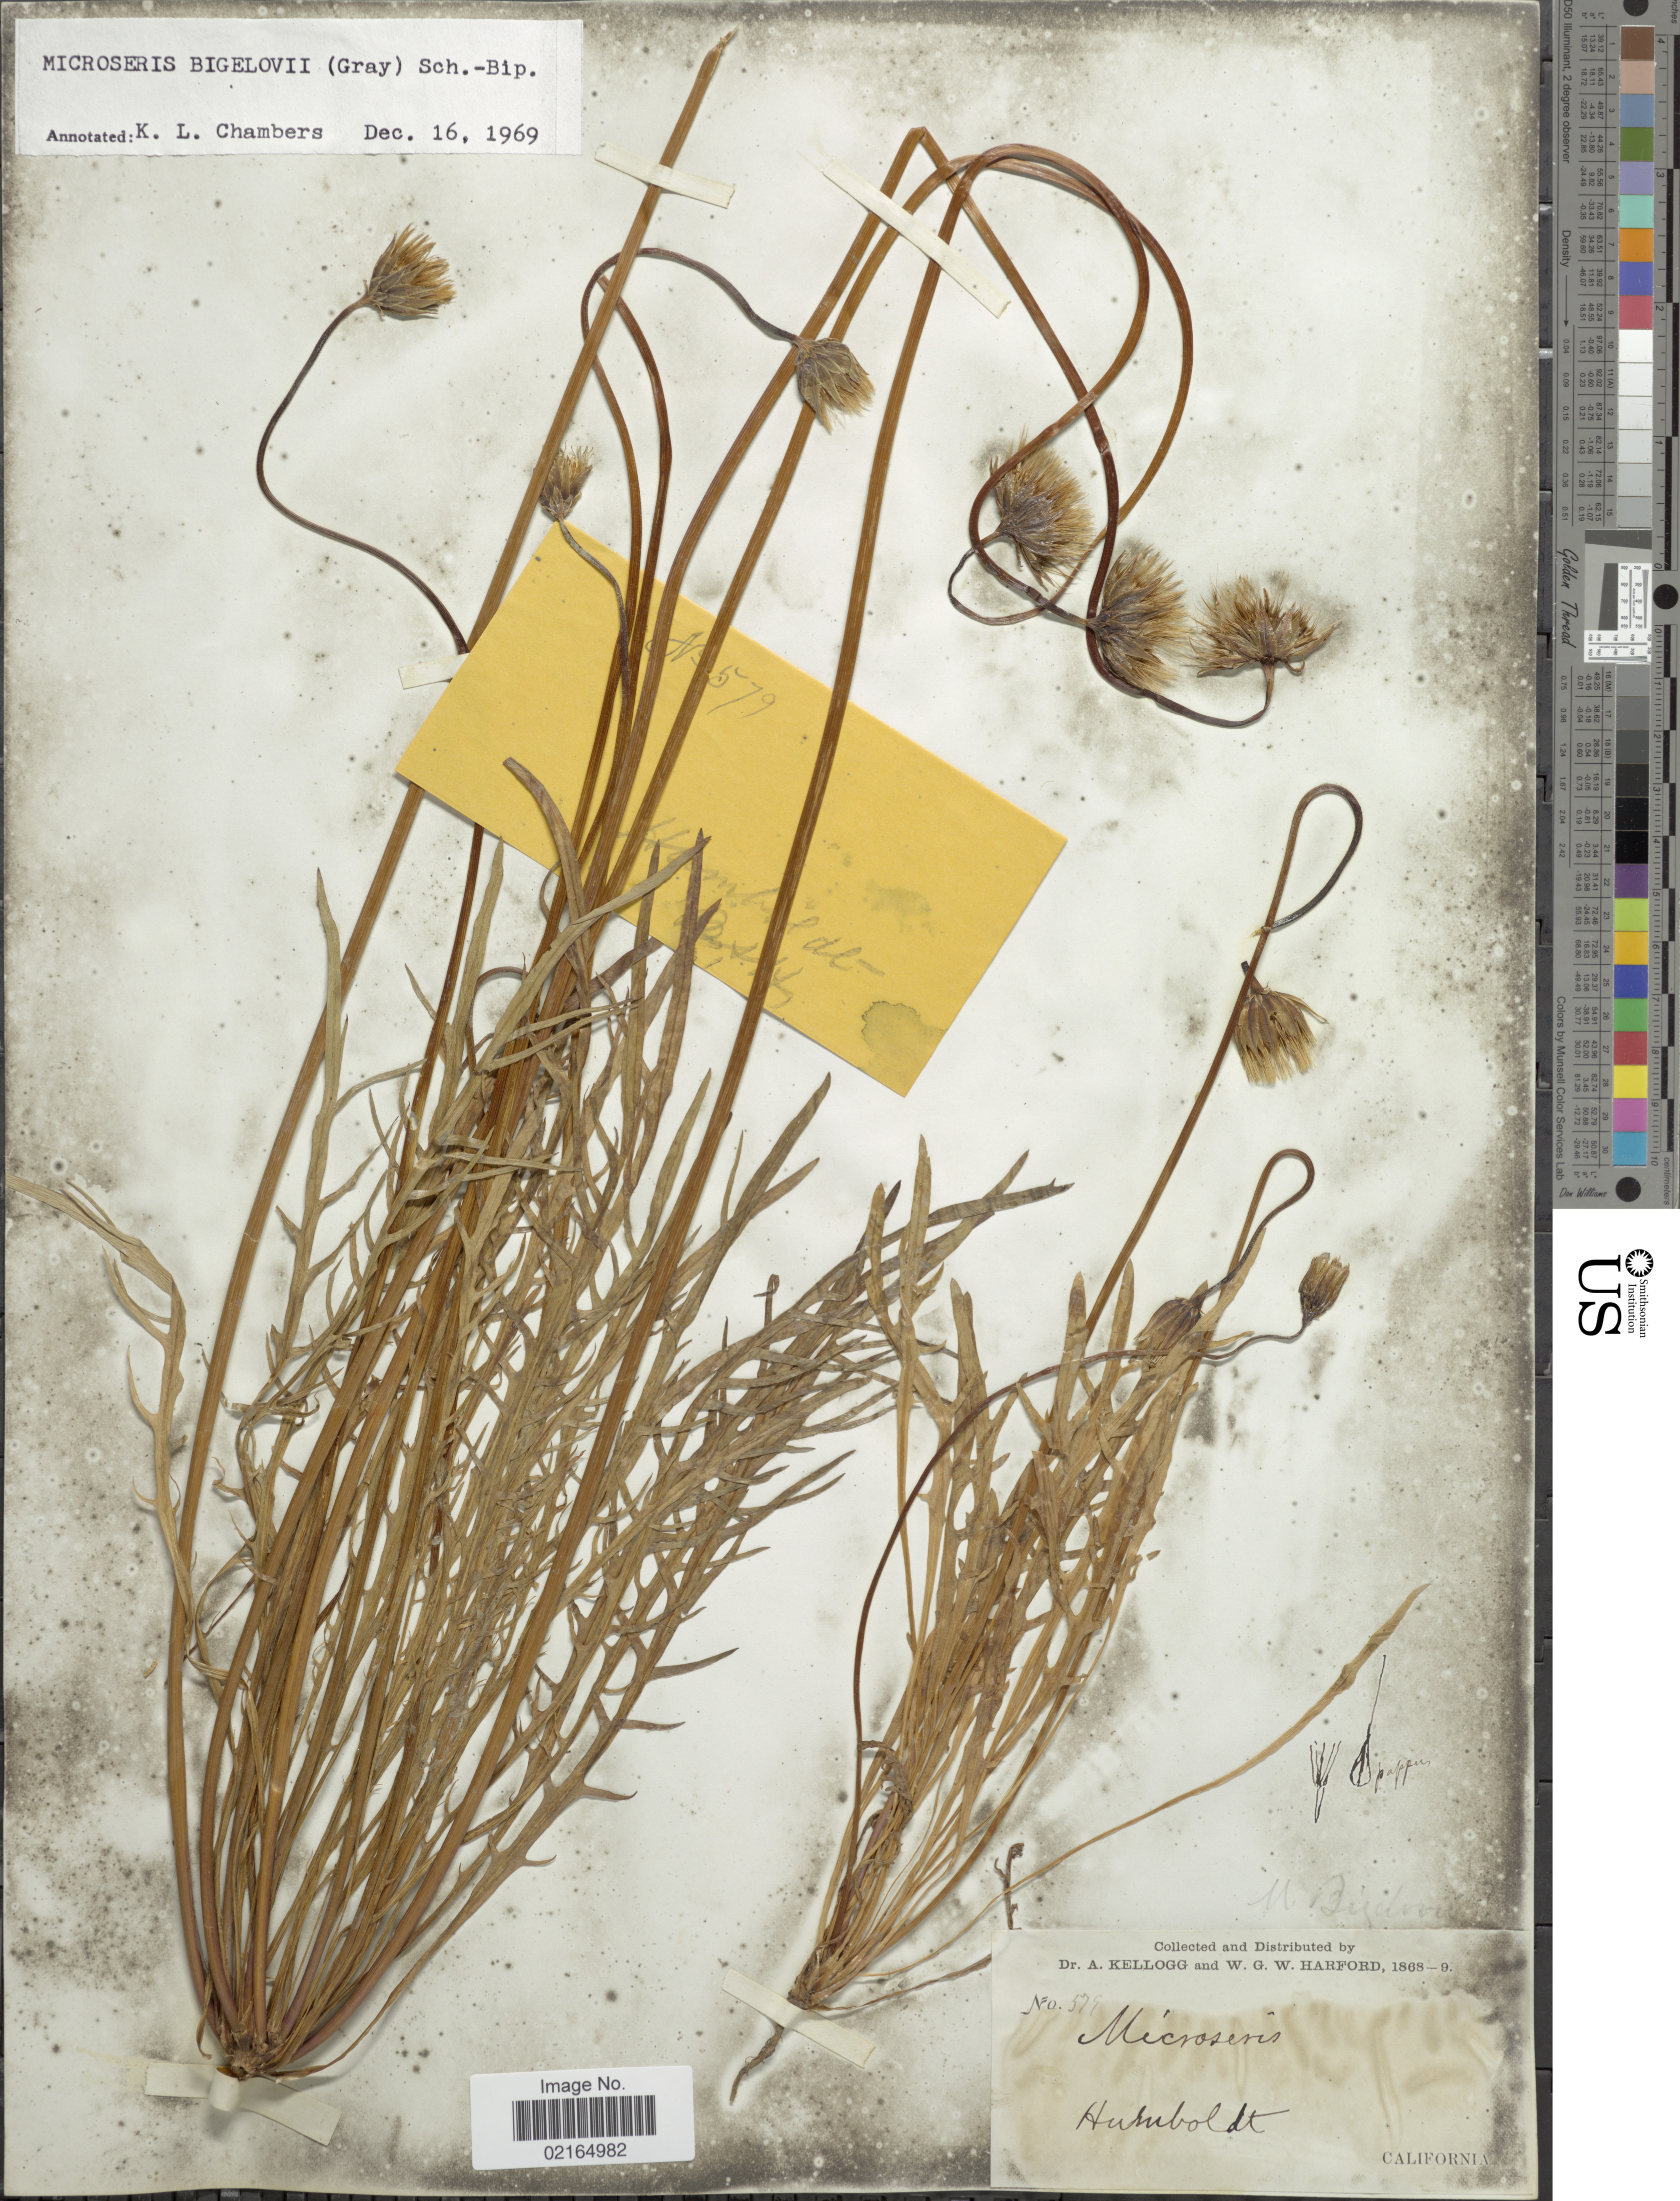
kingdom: Plantae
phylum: Tracheophyta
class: Magnoliopsida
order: Asterales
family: Asteraceae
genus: Microseris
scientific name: Microseris bigelovii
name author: (A. Gray) Sch. Bip.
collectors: A. Kellogg & W. G. W. Harford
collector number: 579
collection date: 1868/1869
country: United States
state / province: California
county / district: Humboldt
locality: Humboldt.